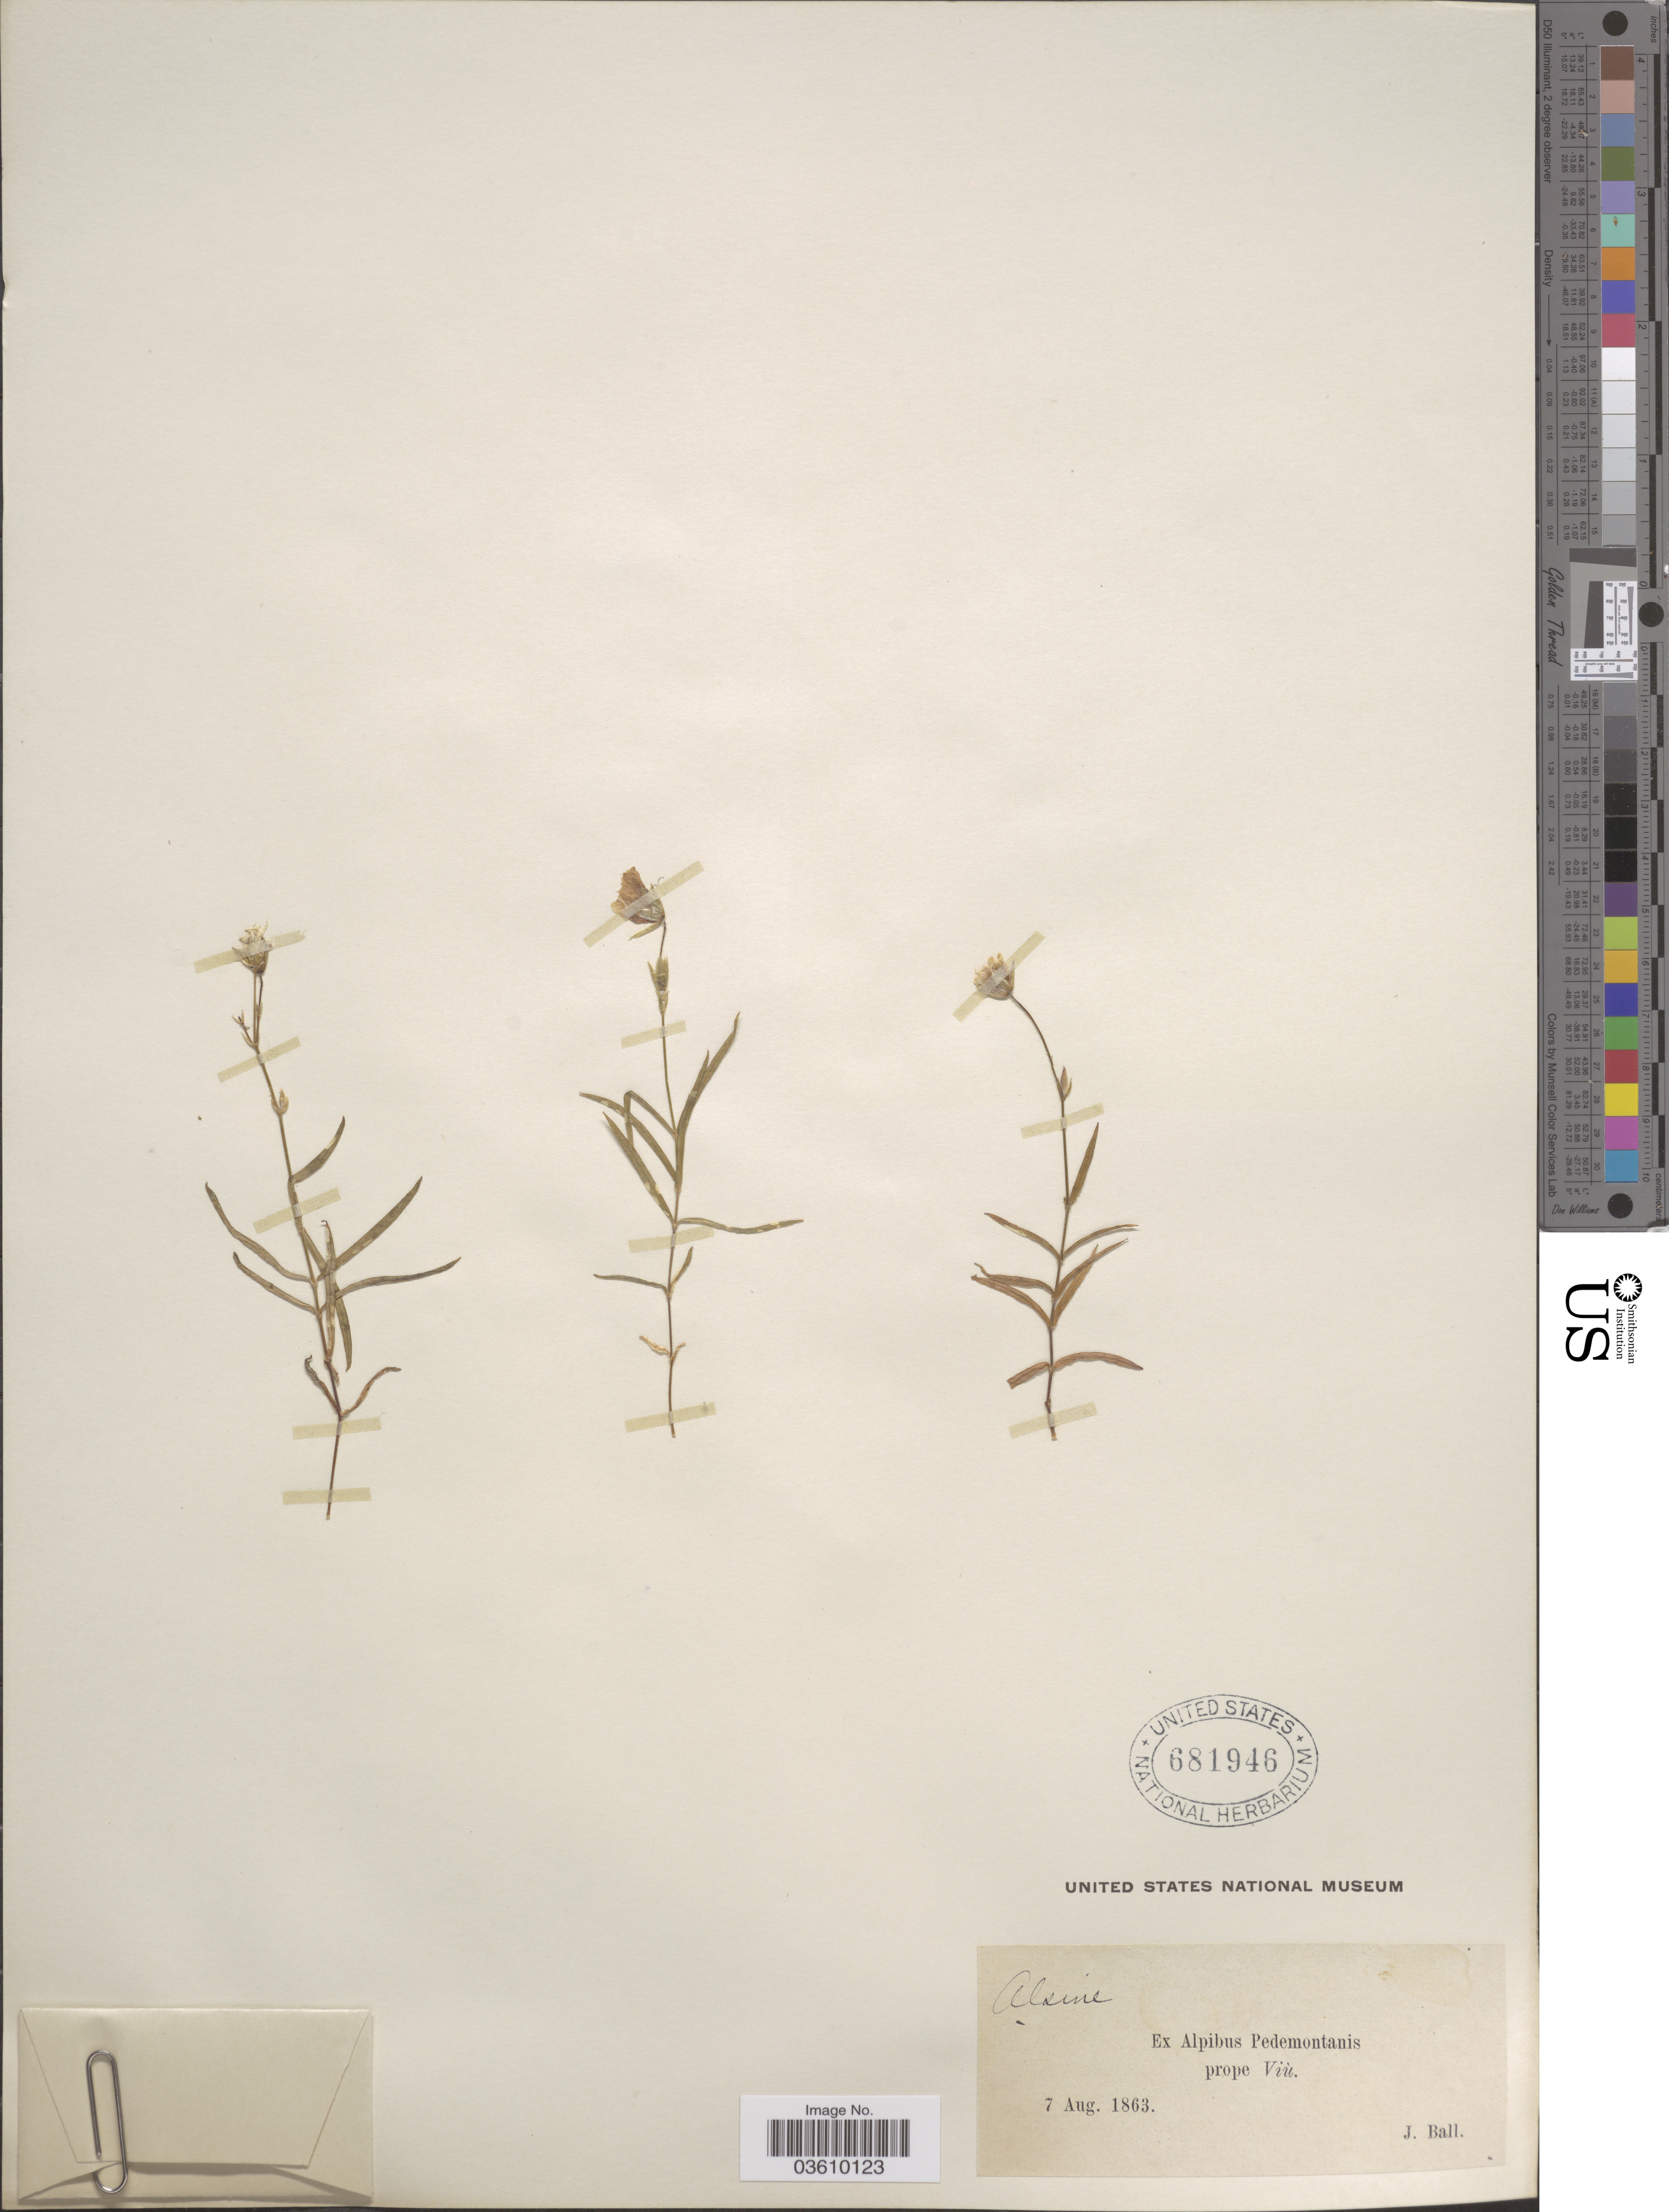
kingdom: Plantae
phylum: Tracheophyta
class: Magnoliopsida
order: Caryophyllales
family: Caryophyllaceae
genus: Stellaria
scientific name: Stellaria sp.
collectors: J. Ball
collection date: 1863-08-07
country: Italy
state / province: Piedmont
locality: Ex Alpibus Pedemontanis prope Viù.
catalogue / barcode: US 681946